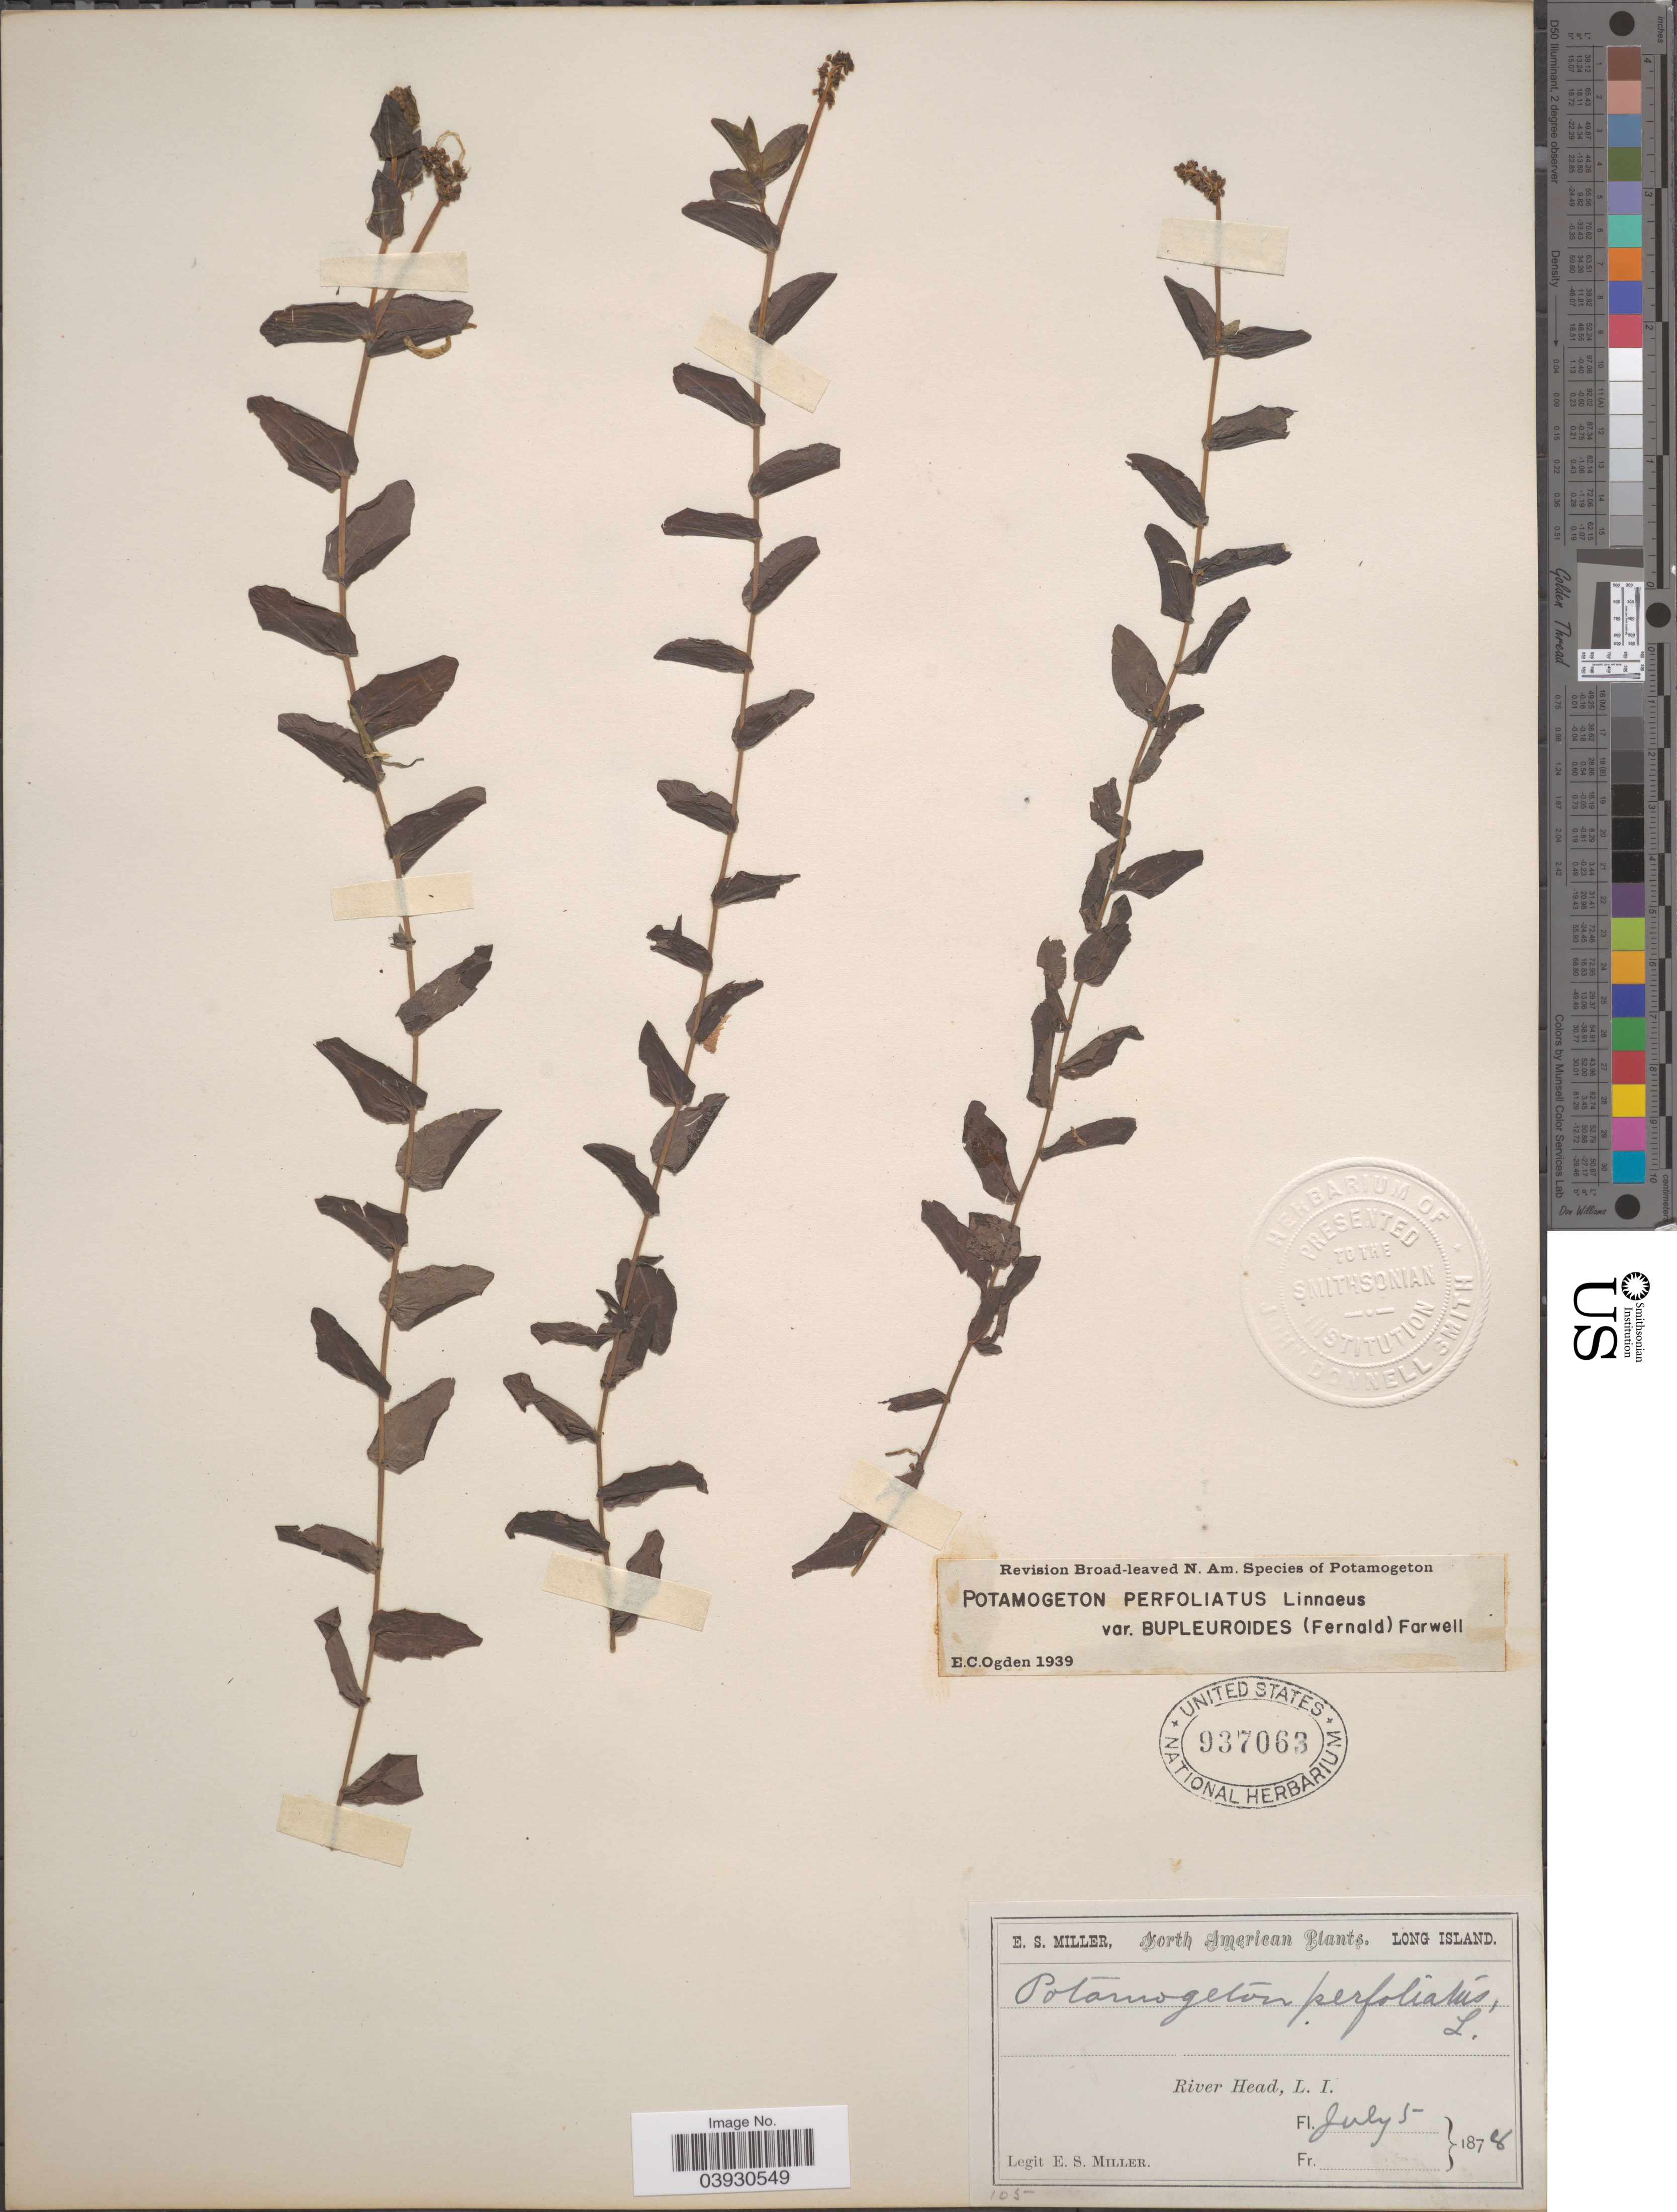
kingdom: Plantae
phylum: Tracheophyta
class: Liliopsida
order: Alismatales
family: Potamogetonaceae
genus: Potamogeton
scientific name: Potamogeton perfoliatus var. bupleuroides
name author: (Fernald) Farw.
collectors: E. S. Miller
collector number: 105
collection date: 1878-07-05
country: United States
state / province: New York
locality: Long Island. River Head.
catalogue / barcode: US 937063